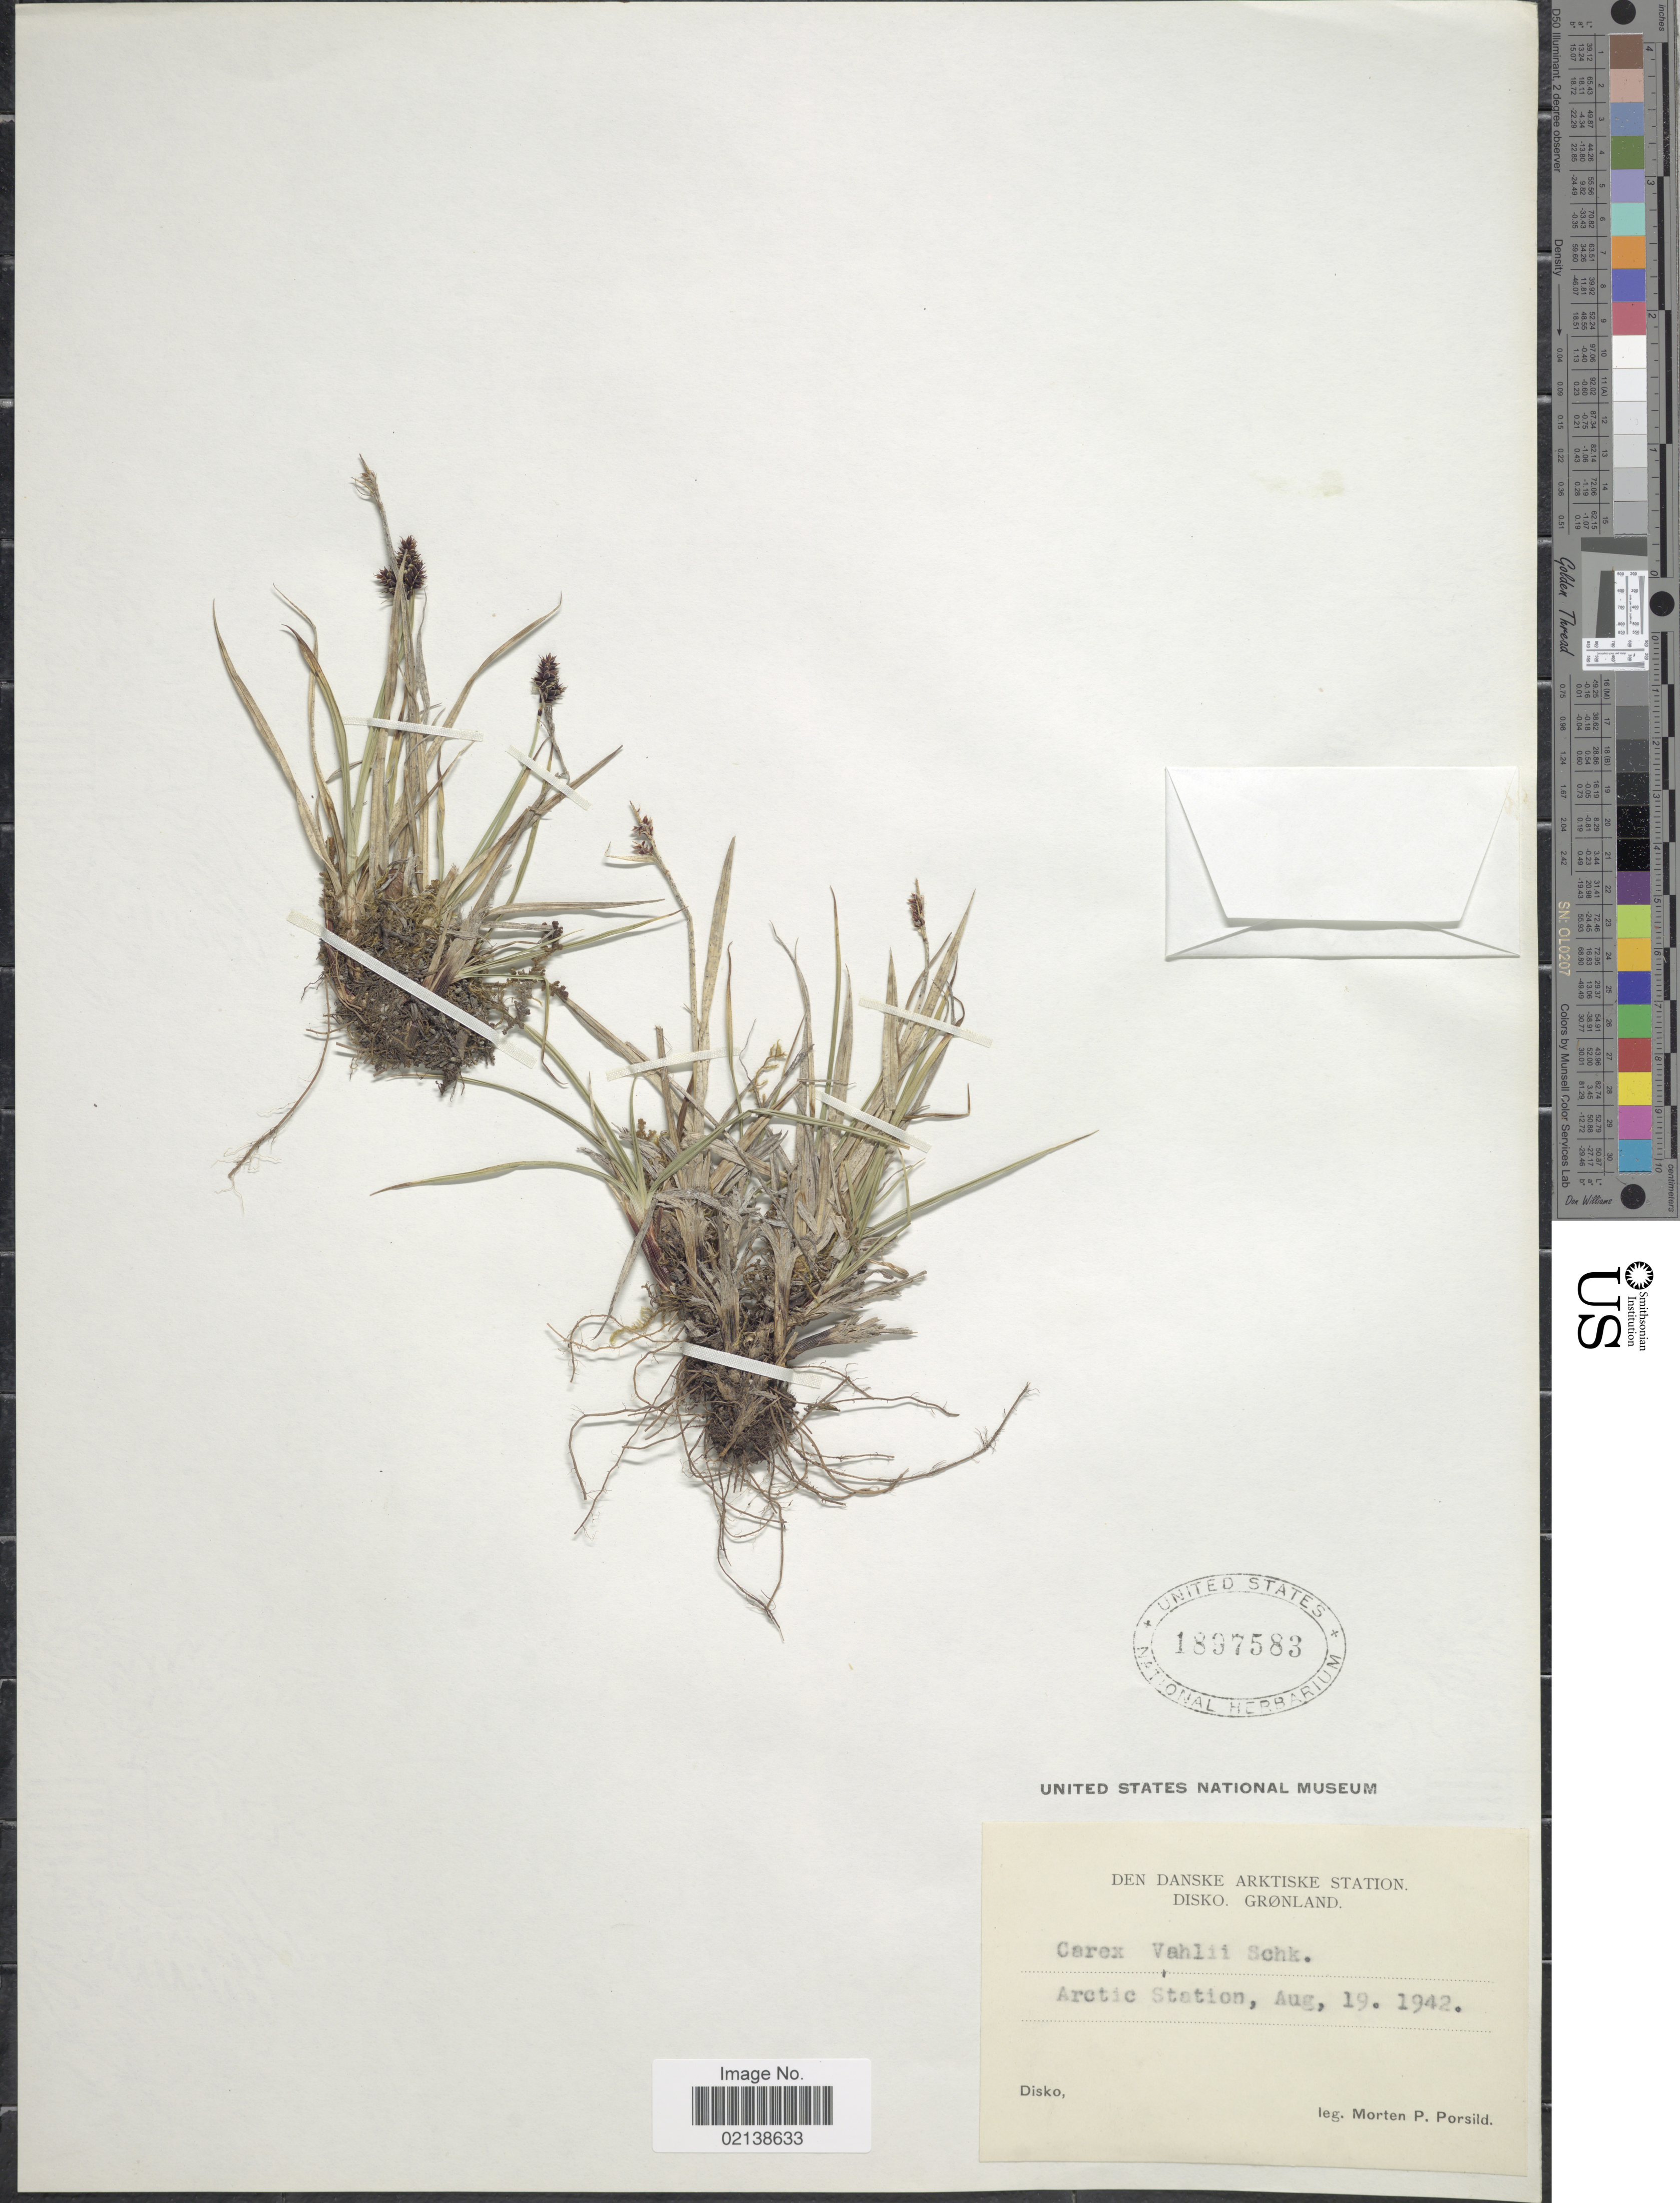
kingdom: Plantae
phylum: Tracheophyta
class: Liliopsida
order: Poales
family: Cyperaceae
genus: Carex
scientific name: Carex norvegica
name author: Retz.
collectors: M. P. Porsild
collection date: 1942-08-19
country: Greenland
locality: Den Danske Arktiske Station, Disko, Grønland, Arctic Station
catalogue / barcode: US 1897583